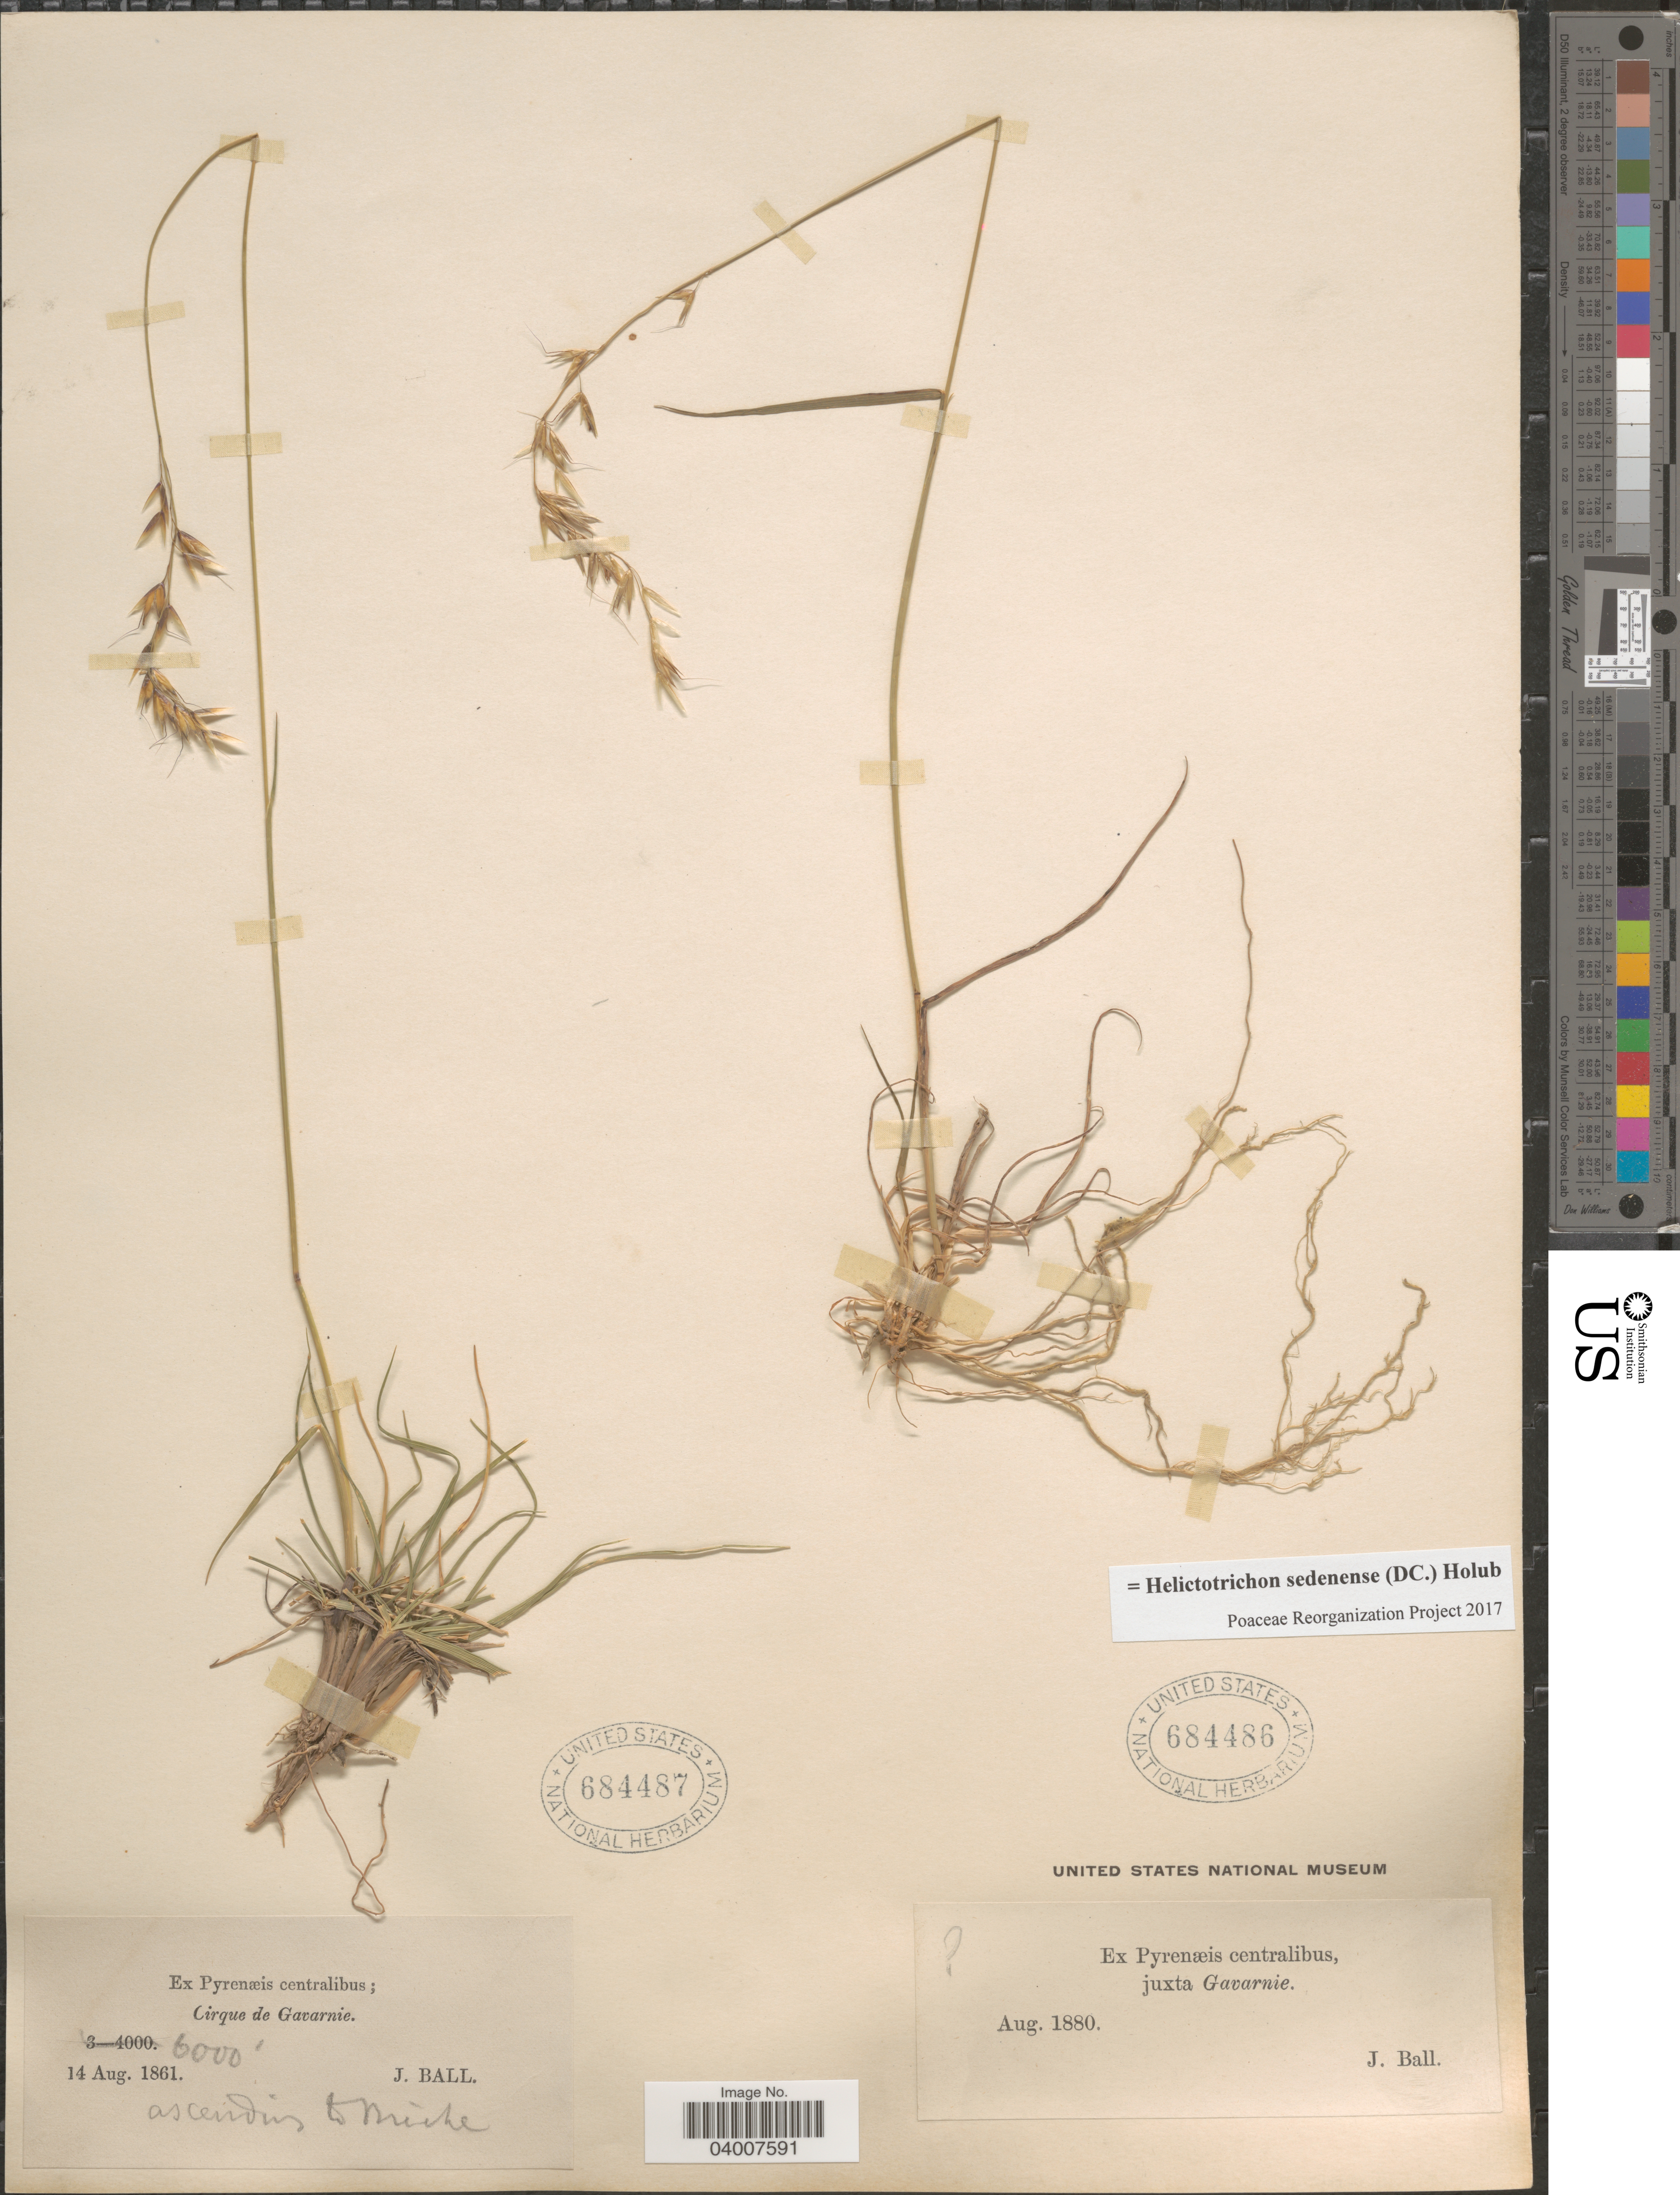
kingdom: Plantae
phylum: Tracheophyta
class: Liliopsida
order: Poales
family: Poaceae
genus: Helictotrichon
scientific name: Helictotrichon sedenense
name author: (DC.) Holub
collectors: J. Ball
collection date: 1861-08-14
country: France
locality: Ex Pyrenæis centralibus; Cirque de Gavarnie.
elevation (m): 1829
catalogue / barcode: US 684487-2